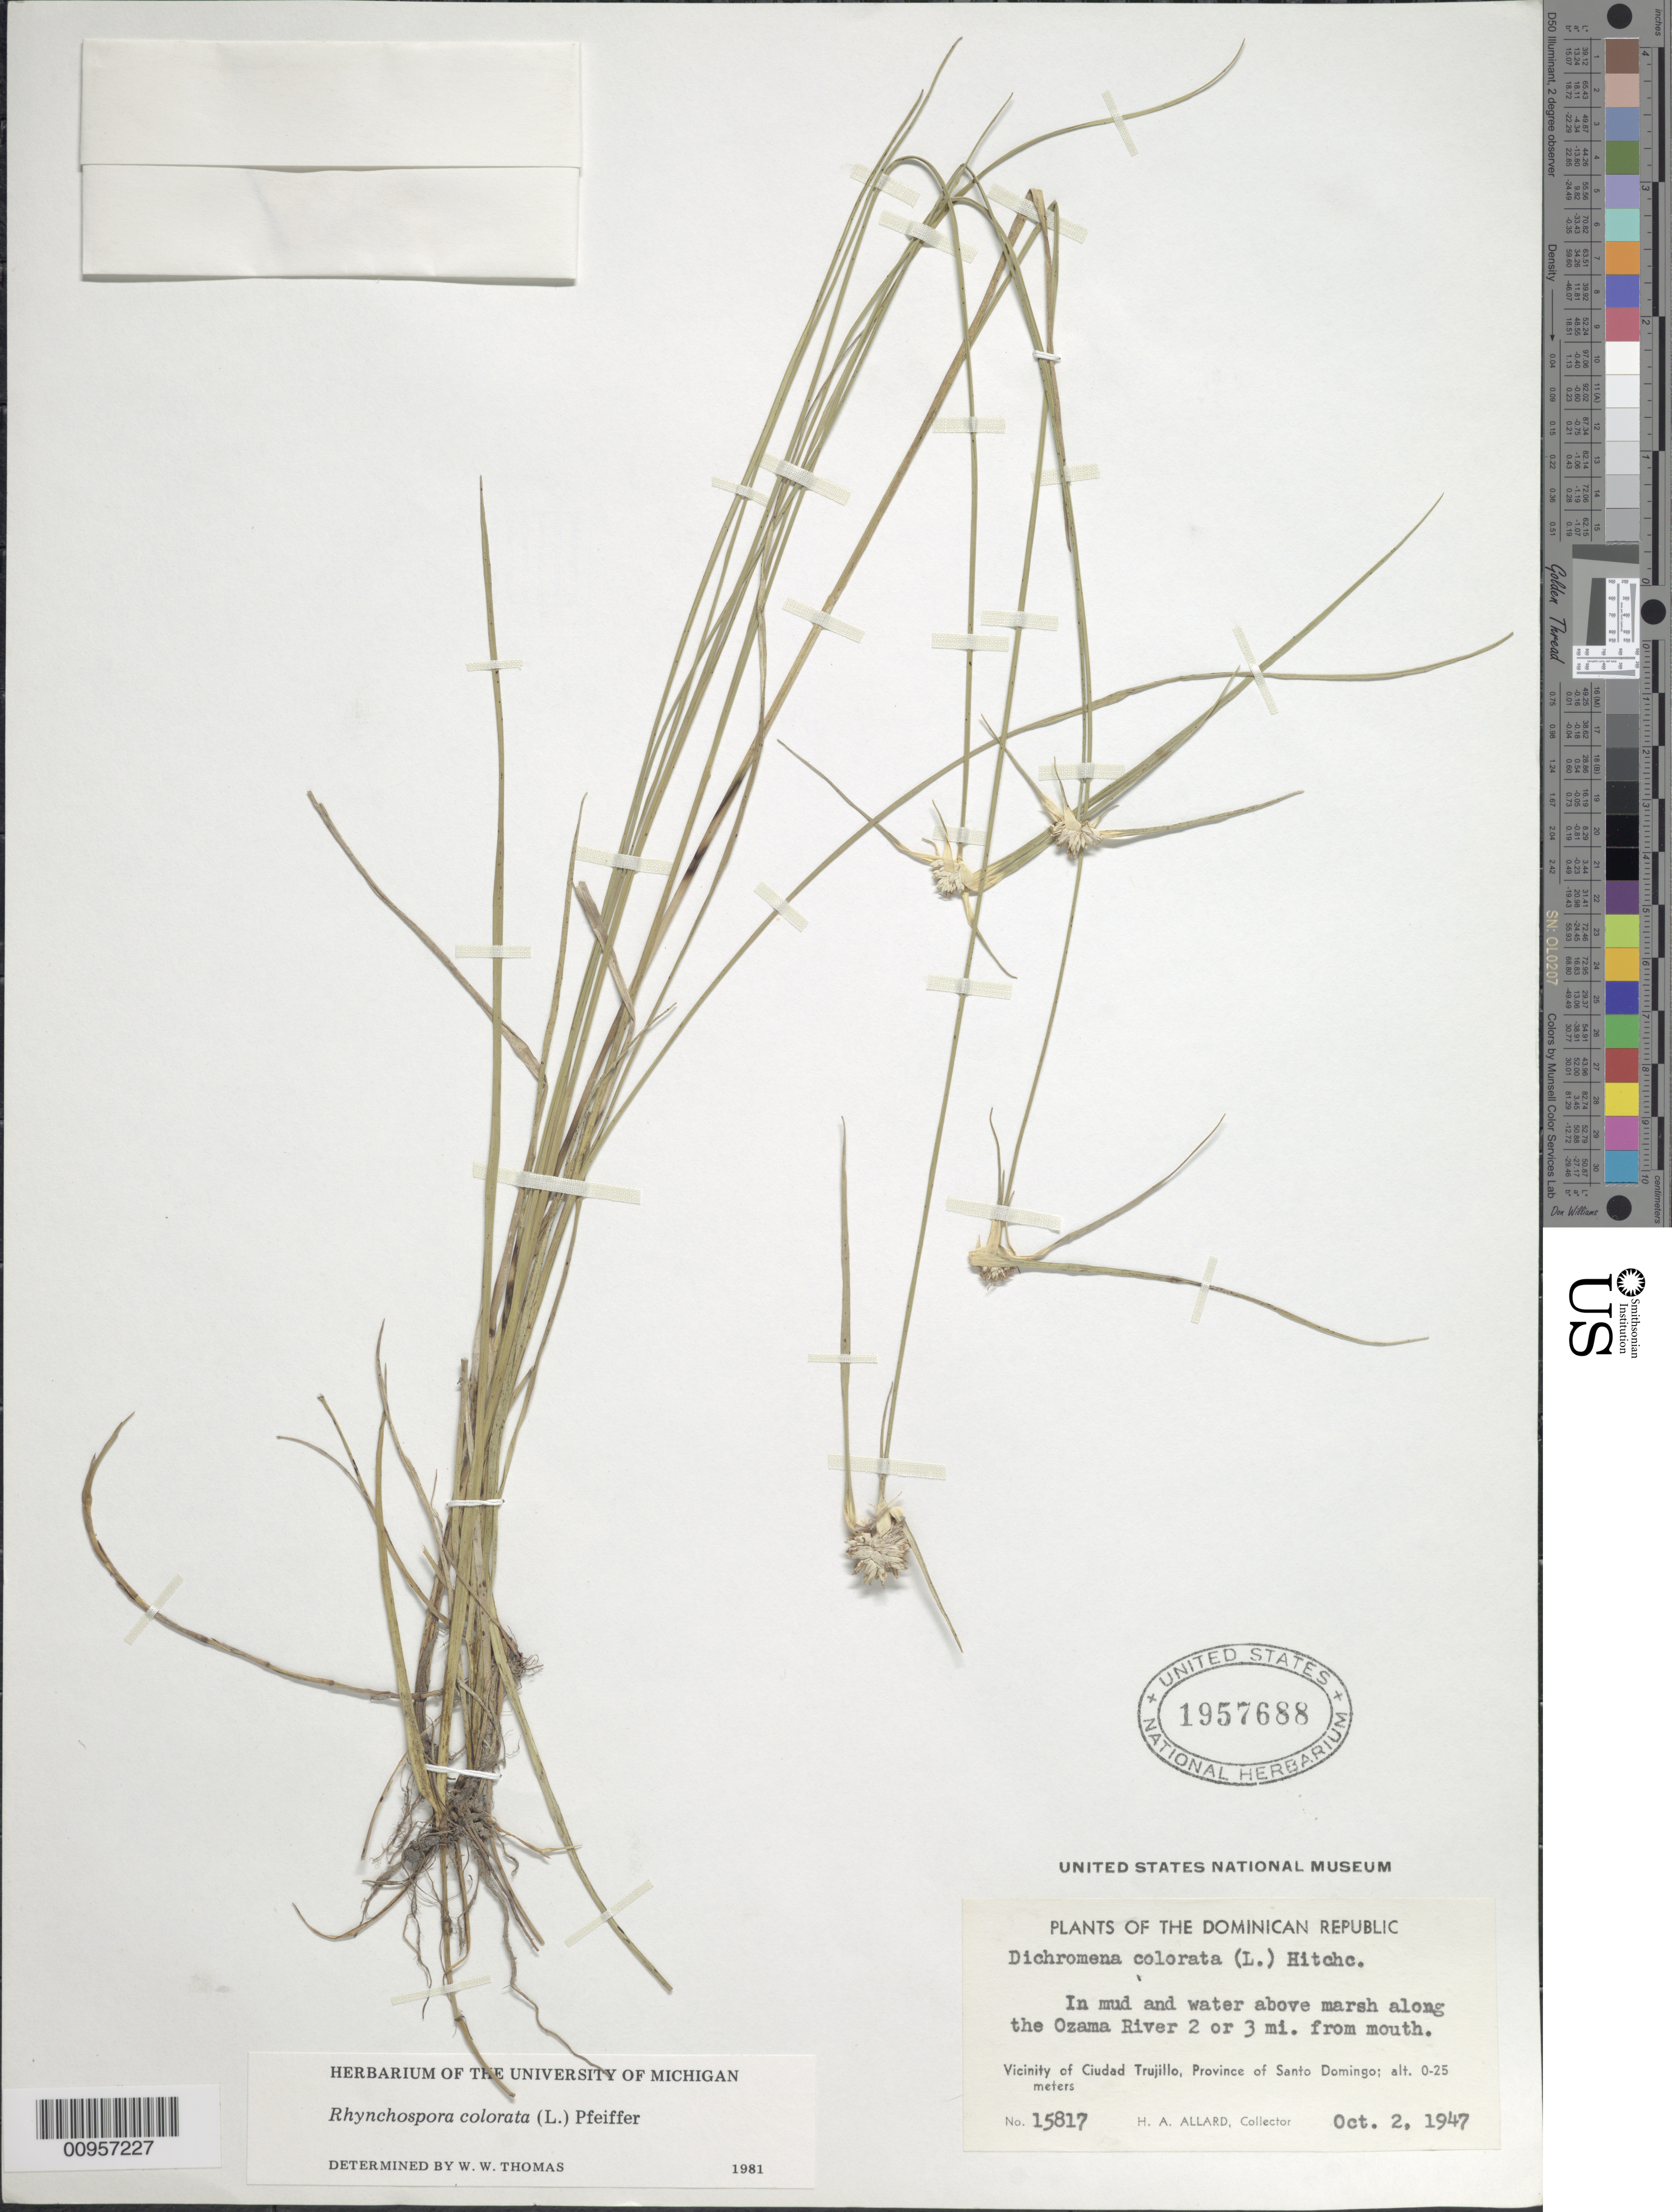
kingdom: Plantae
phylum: Tracheophyta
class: Liliopsida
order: Poales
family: Cyperaceae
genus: Rhynchospora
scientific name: Rhynchospora colorata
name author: (L.) H. Pfeiff.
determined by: Thomas, W. W., (NY), New York Botanical Garden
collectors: H. A. Allard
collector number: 15817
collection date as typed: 02 Oct 1947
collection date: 1947-10-02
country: Dominican Republic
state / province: Santo Domingo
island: Hispaniola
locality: Vicinity of Ciudad Trujillo, above marsh along the Ozama River, 2 or 3 miles from mouth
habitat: In mud and water above marsh along river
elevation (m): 0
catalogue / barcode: US 1957688